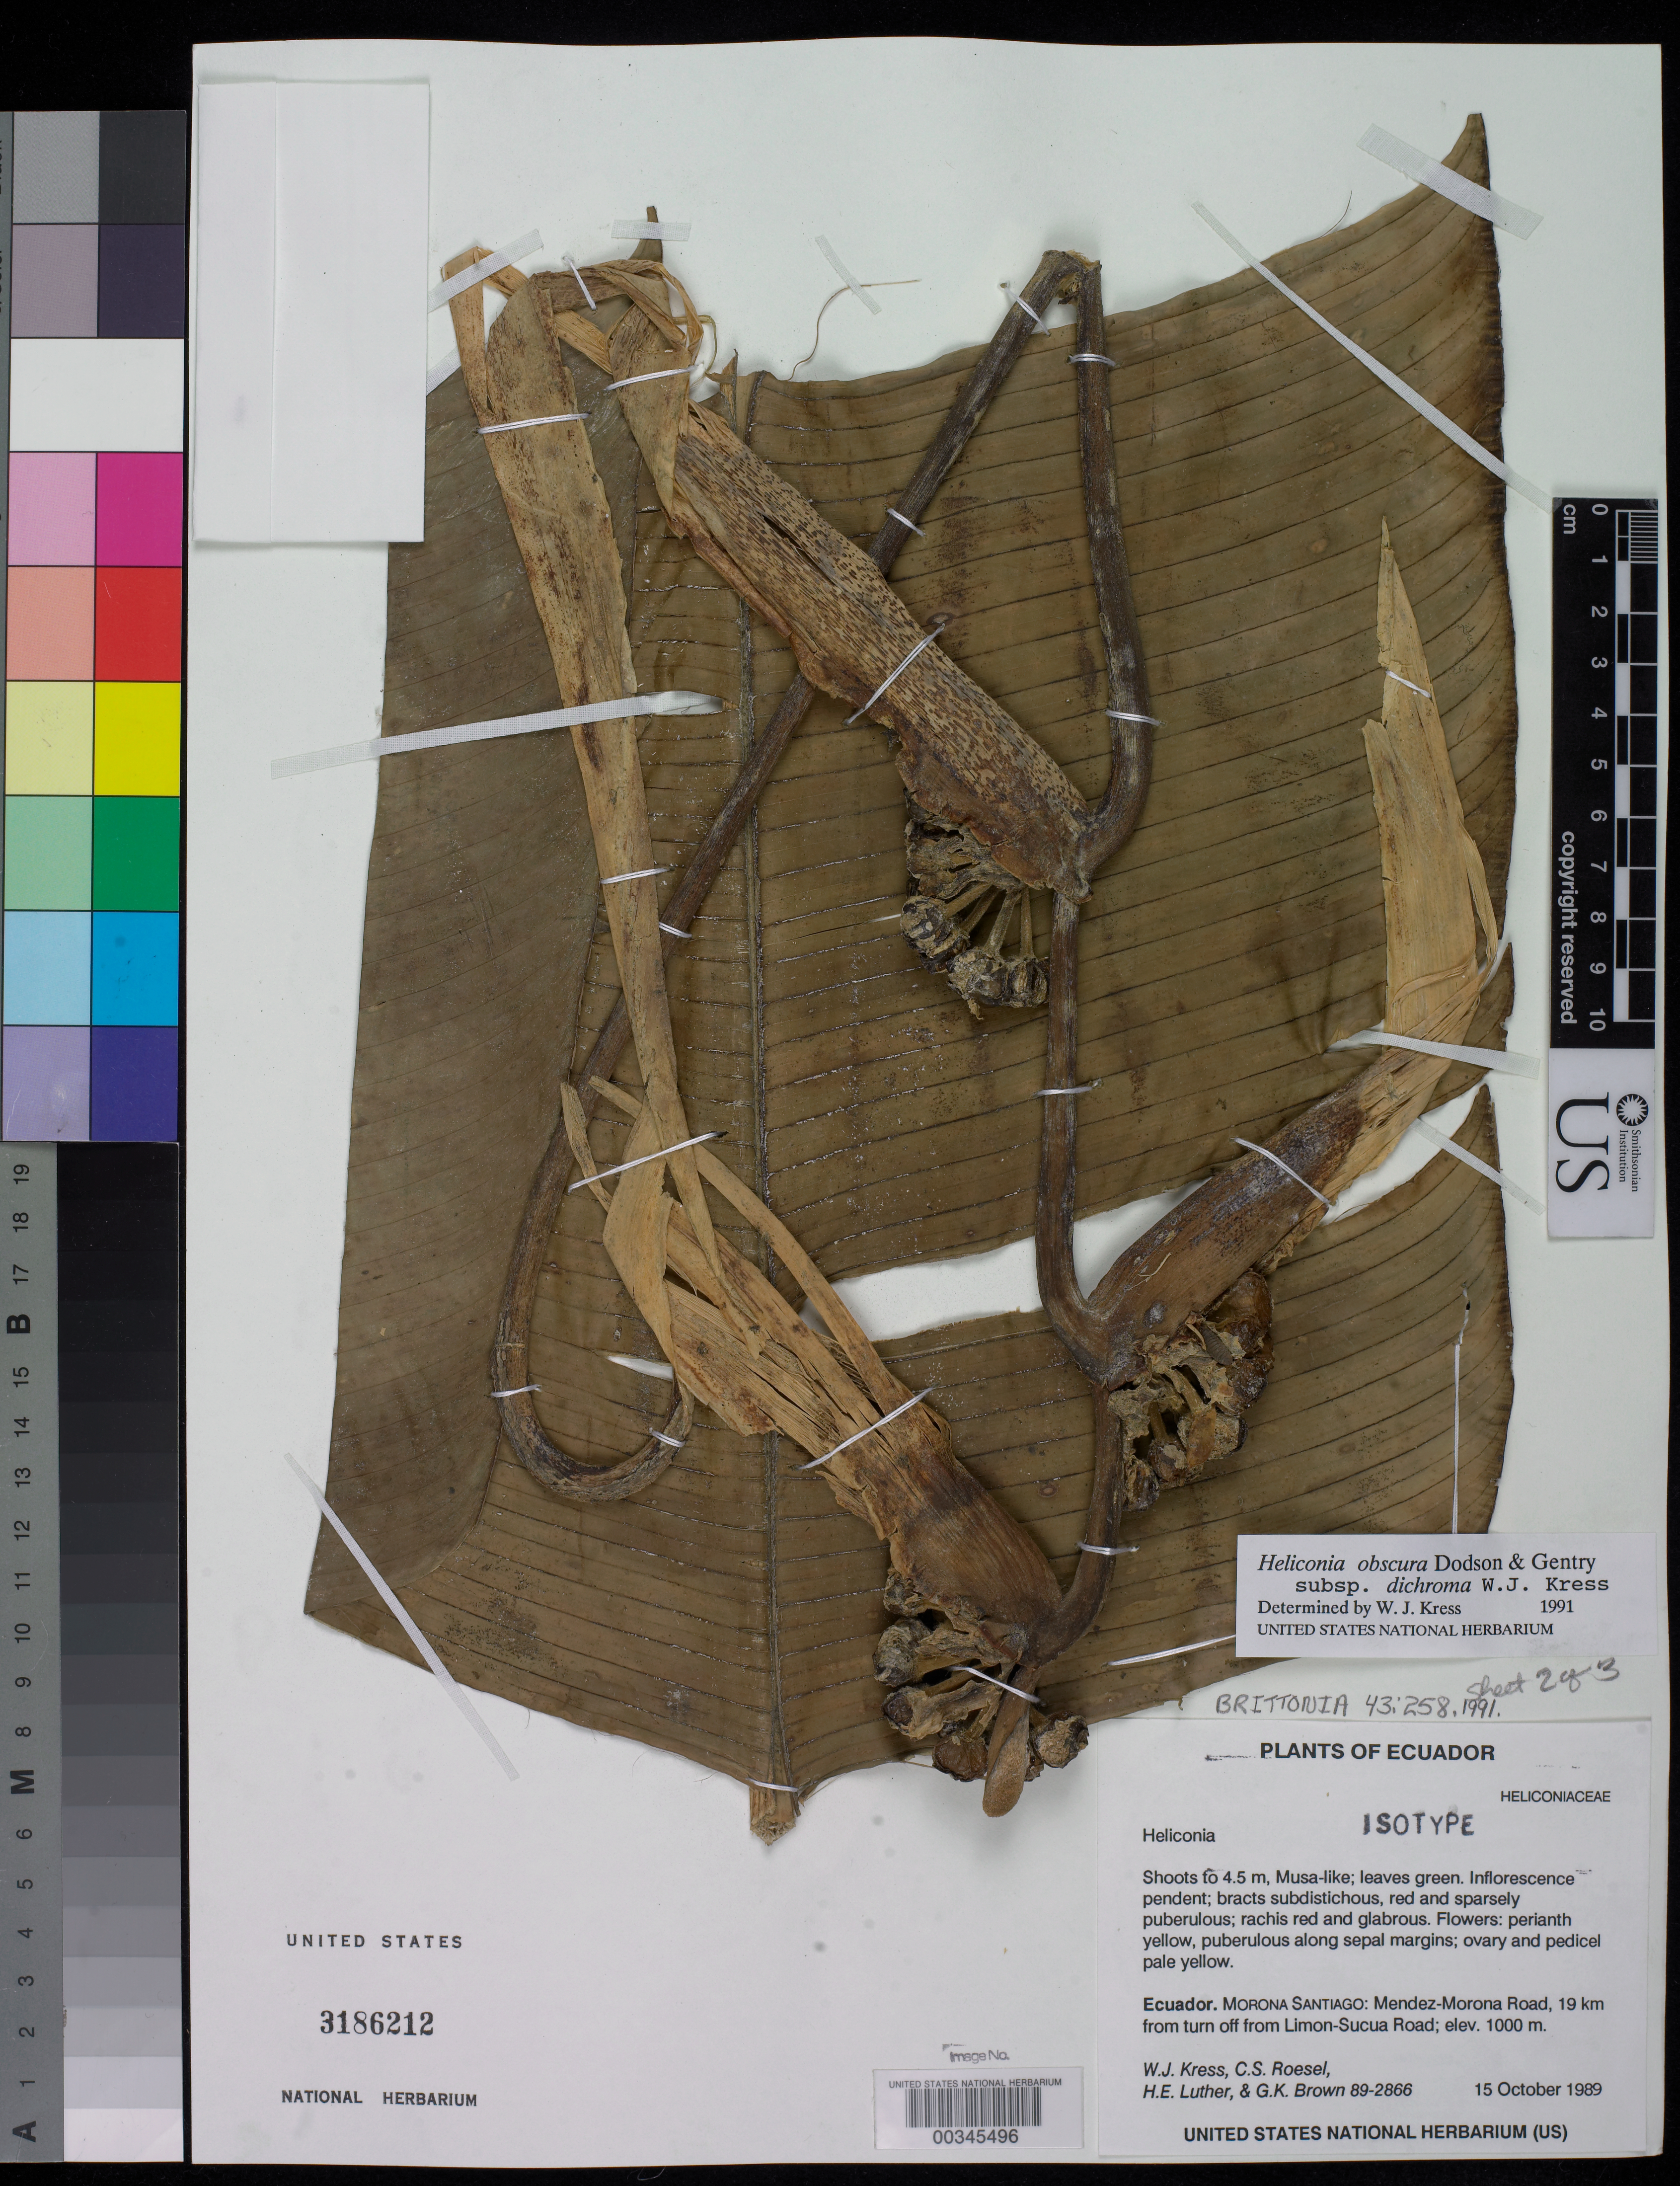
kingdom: Plantae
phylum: Tracheophyta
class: Liliopsida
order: Zingiberales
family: Heliconiaceae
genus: Heliconia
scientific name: Heliconia obscura subsp. dichroma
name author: W.J. Kress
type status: Isotype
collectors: W. J. Kress, C. S. Roesel, Harry E. Luther & G. K. Brown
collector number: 89-2866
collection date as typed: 15 Oct 1989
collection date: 1989-10-15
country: Ecuador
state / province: Morona-Santiago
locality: Mendez - Morona road, 19 km from turn of f from Limon - Sucua road.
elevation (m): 1000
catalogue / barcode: US 3186212